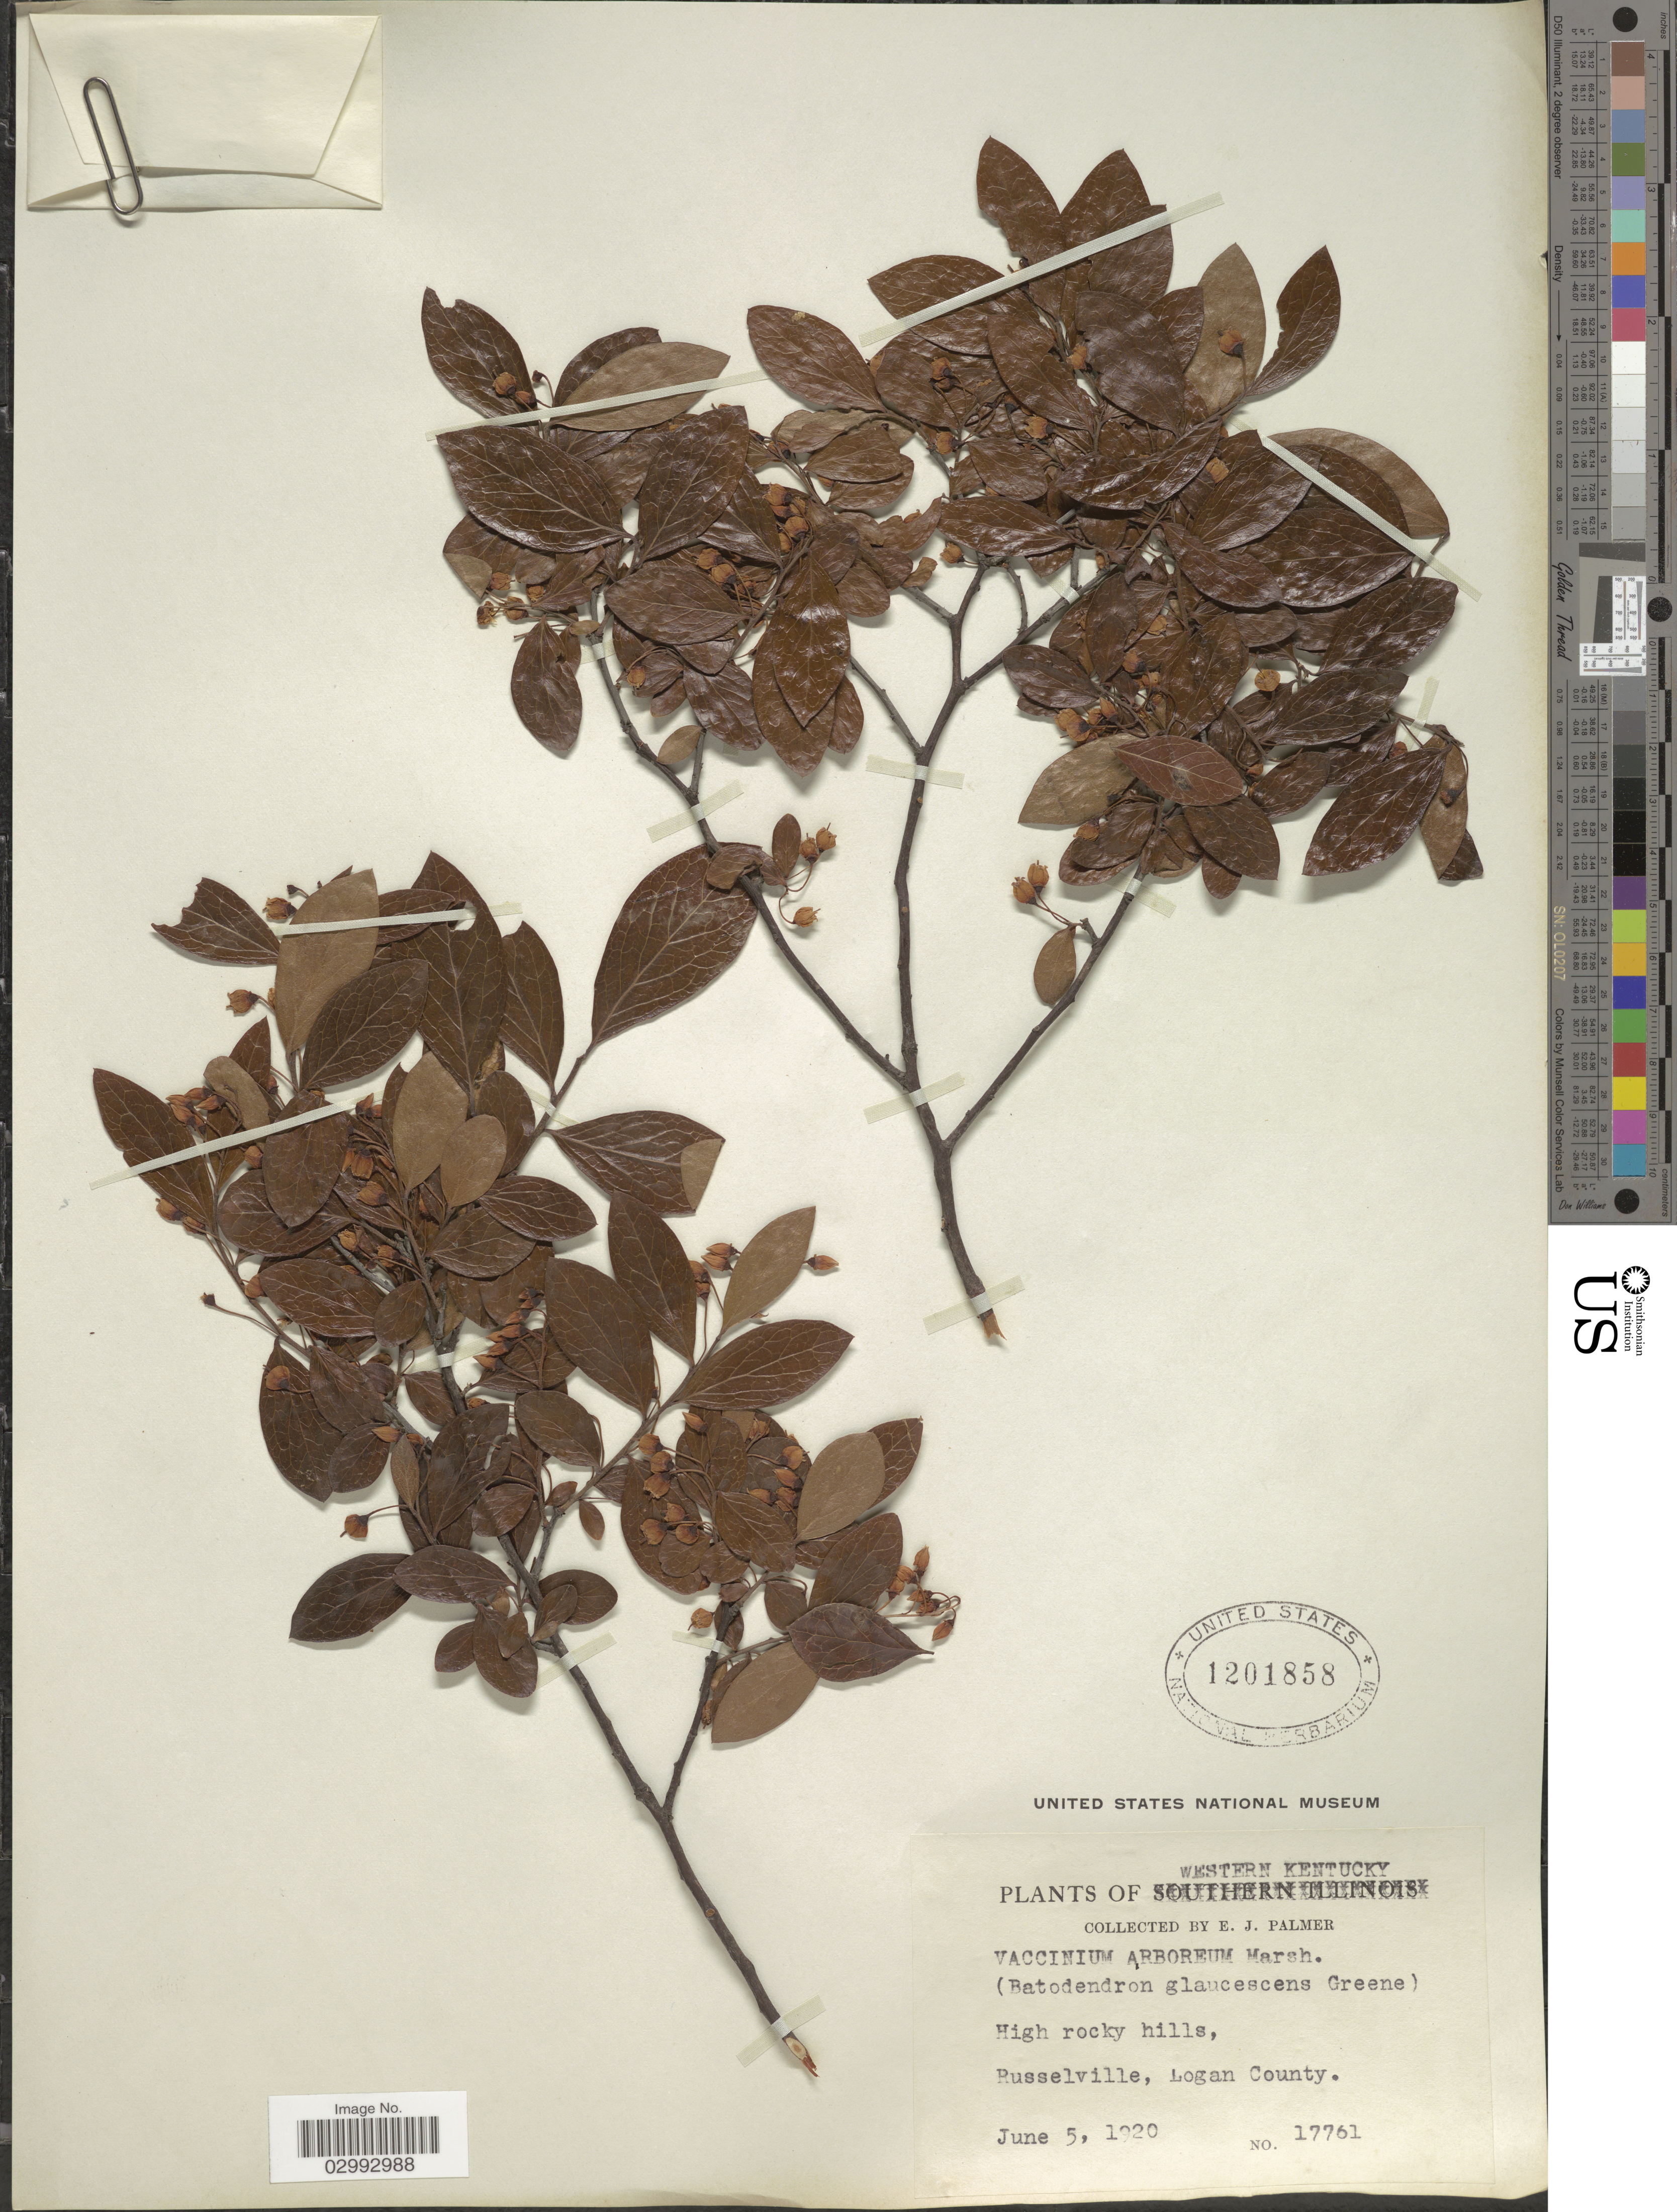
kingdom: Plantae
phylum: Tracheophyta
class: Magnoliopsida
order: Ericales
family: Ericaceae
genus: Batodendron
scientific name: Batodendron arboreum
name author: Nutt.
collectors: E. J. Palmer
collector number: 17761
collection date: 1920-06-05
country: United States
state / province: Kentucky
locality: Western Kentucky. High rocky hills, Russelville, Logan County.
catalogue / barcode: US 1201858